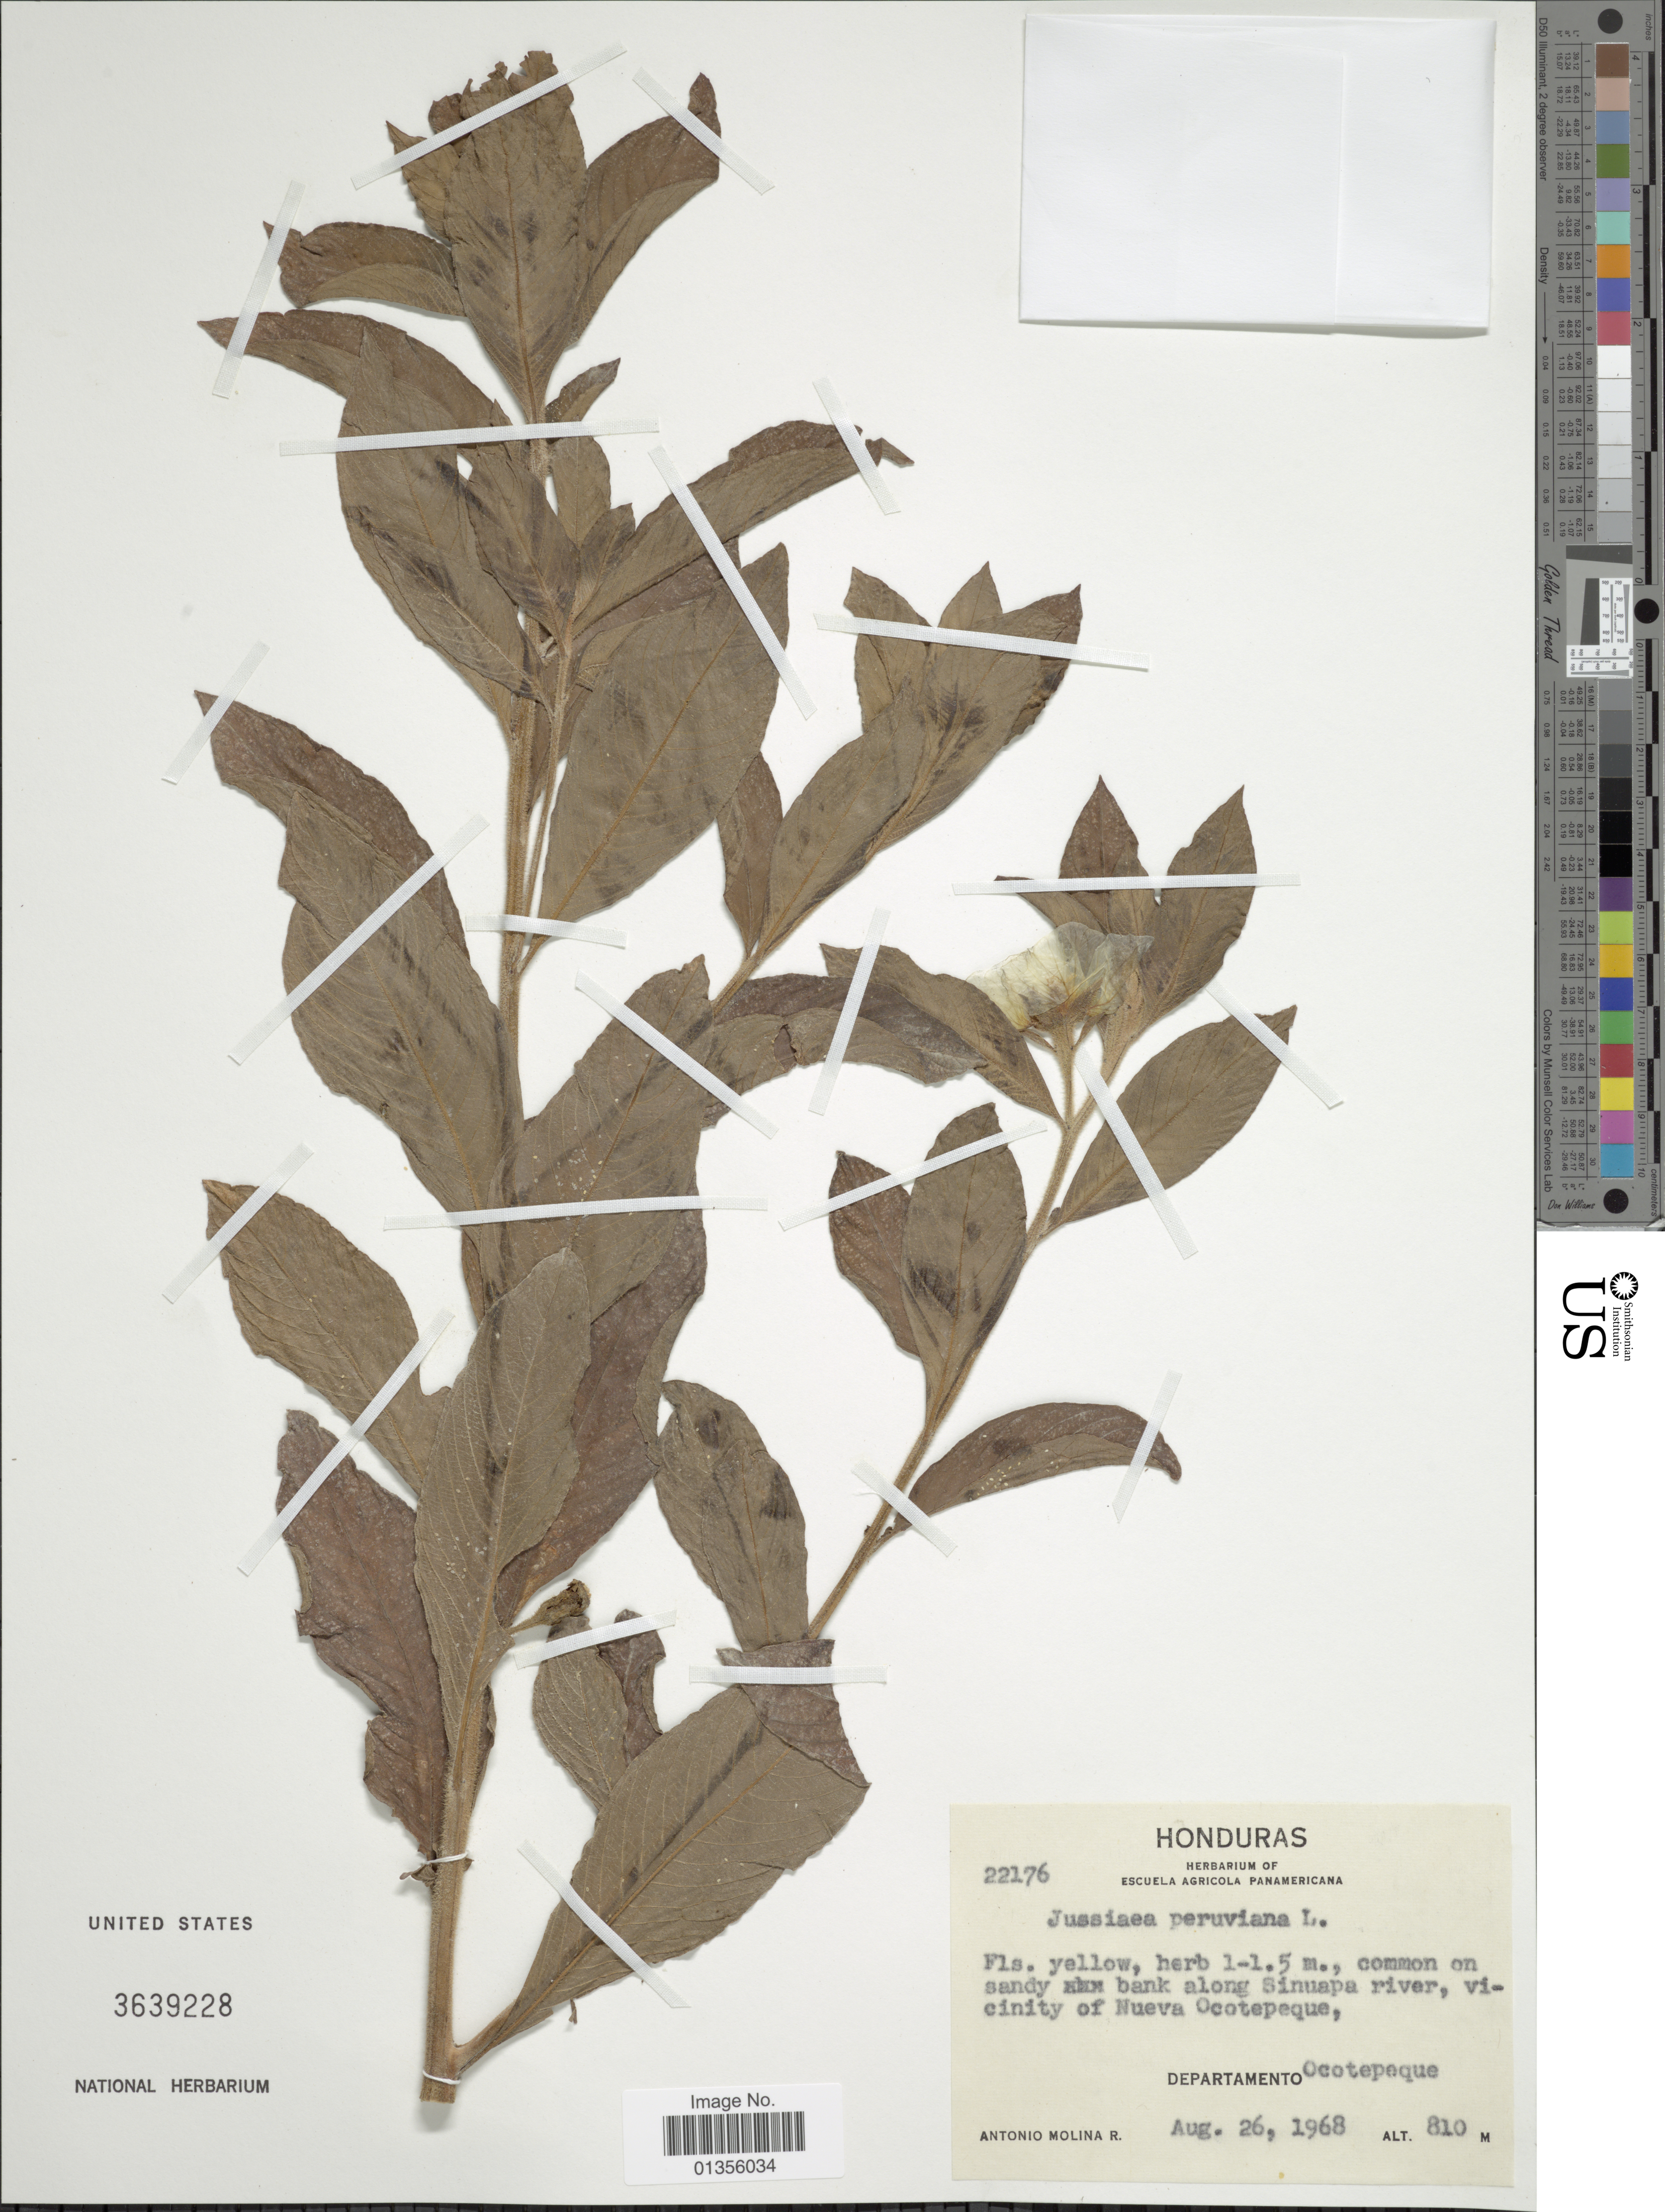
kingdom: Plantae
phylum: Tracheophyta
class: Magnoliopsida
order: Myrtales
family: Onagraceae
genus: Ludwigia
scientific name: Ludwigia peruviana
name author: (L.) H. Hara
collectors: A. Molina R.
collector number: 22176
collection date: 1968-08-26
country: Honduras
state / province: Ocotepeque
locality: Common on sandy bank along Sinuapa river, vicinity of Nueva Ocotepeque, Departamento Ocotepeque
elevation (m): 810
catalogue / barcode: US 3639228